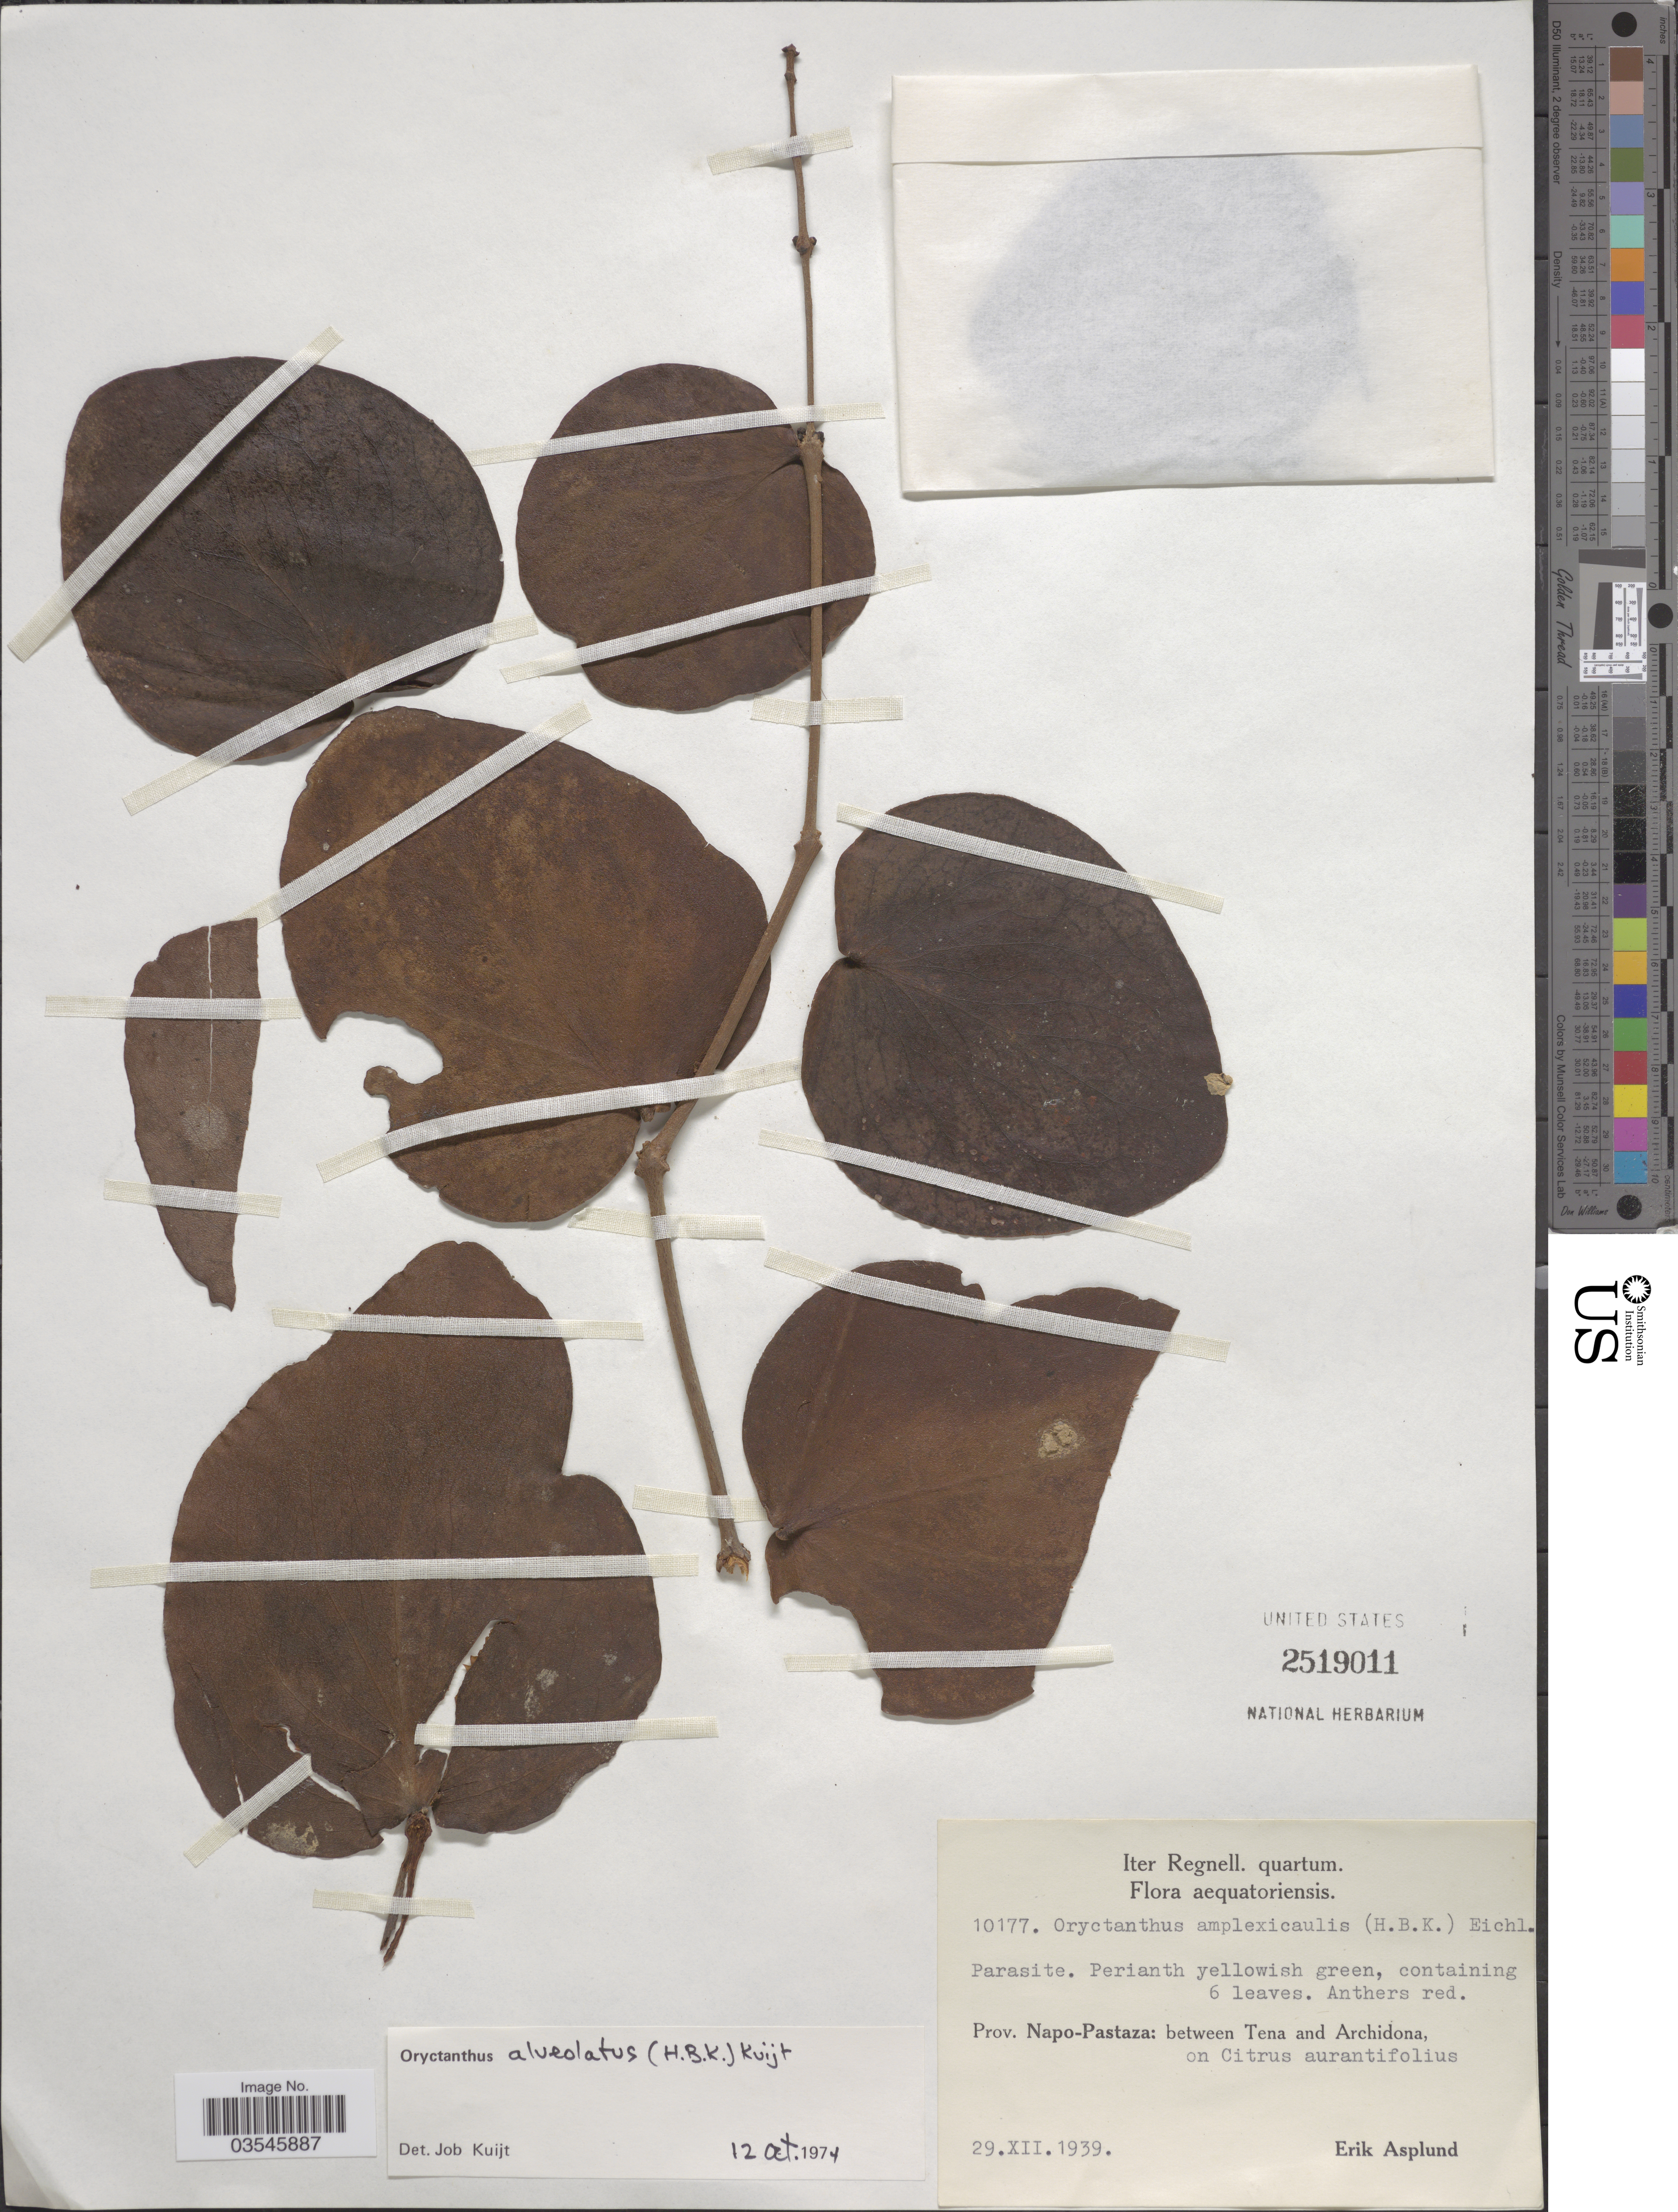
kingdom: Plantae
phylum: Tracheophyta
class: Magnoliopsida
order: Santalales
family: Loranthaceae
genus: Oryctanthus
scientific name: Oryctanthus alveolatus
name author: (Kunth) Kuijt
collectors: E. Asplund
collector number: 10177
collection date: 1939-12-29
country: Ecuador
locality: Prov. Napo-Pastaza: between Tena and Archidona.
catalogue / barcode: US 2519011